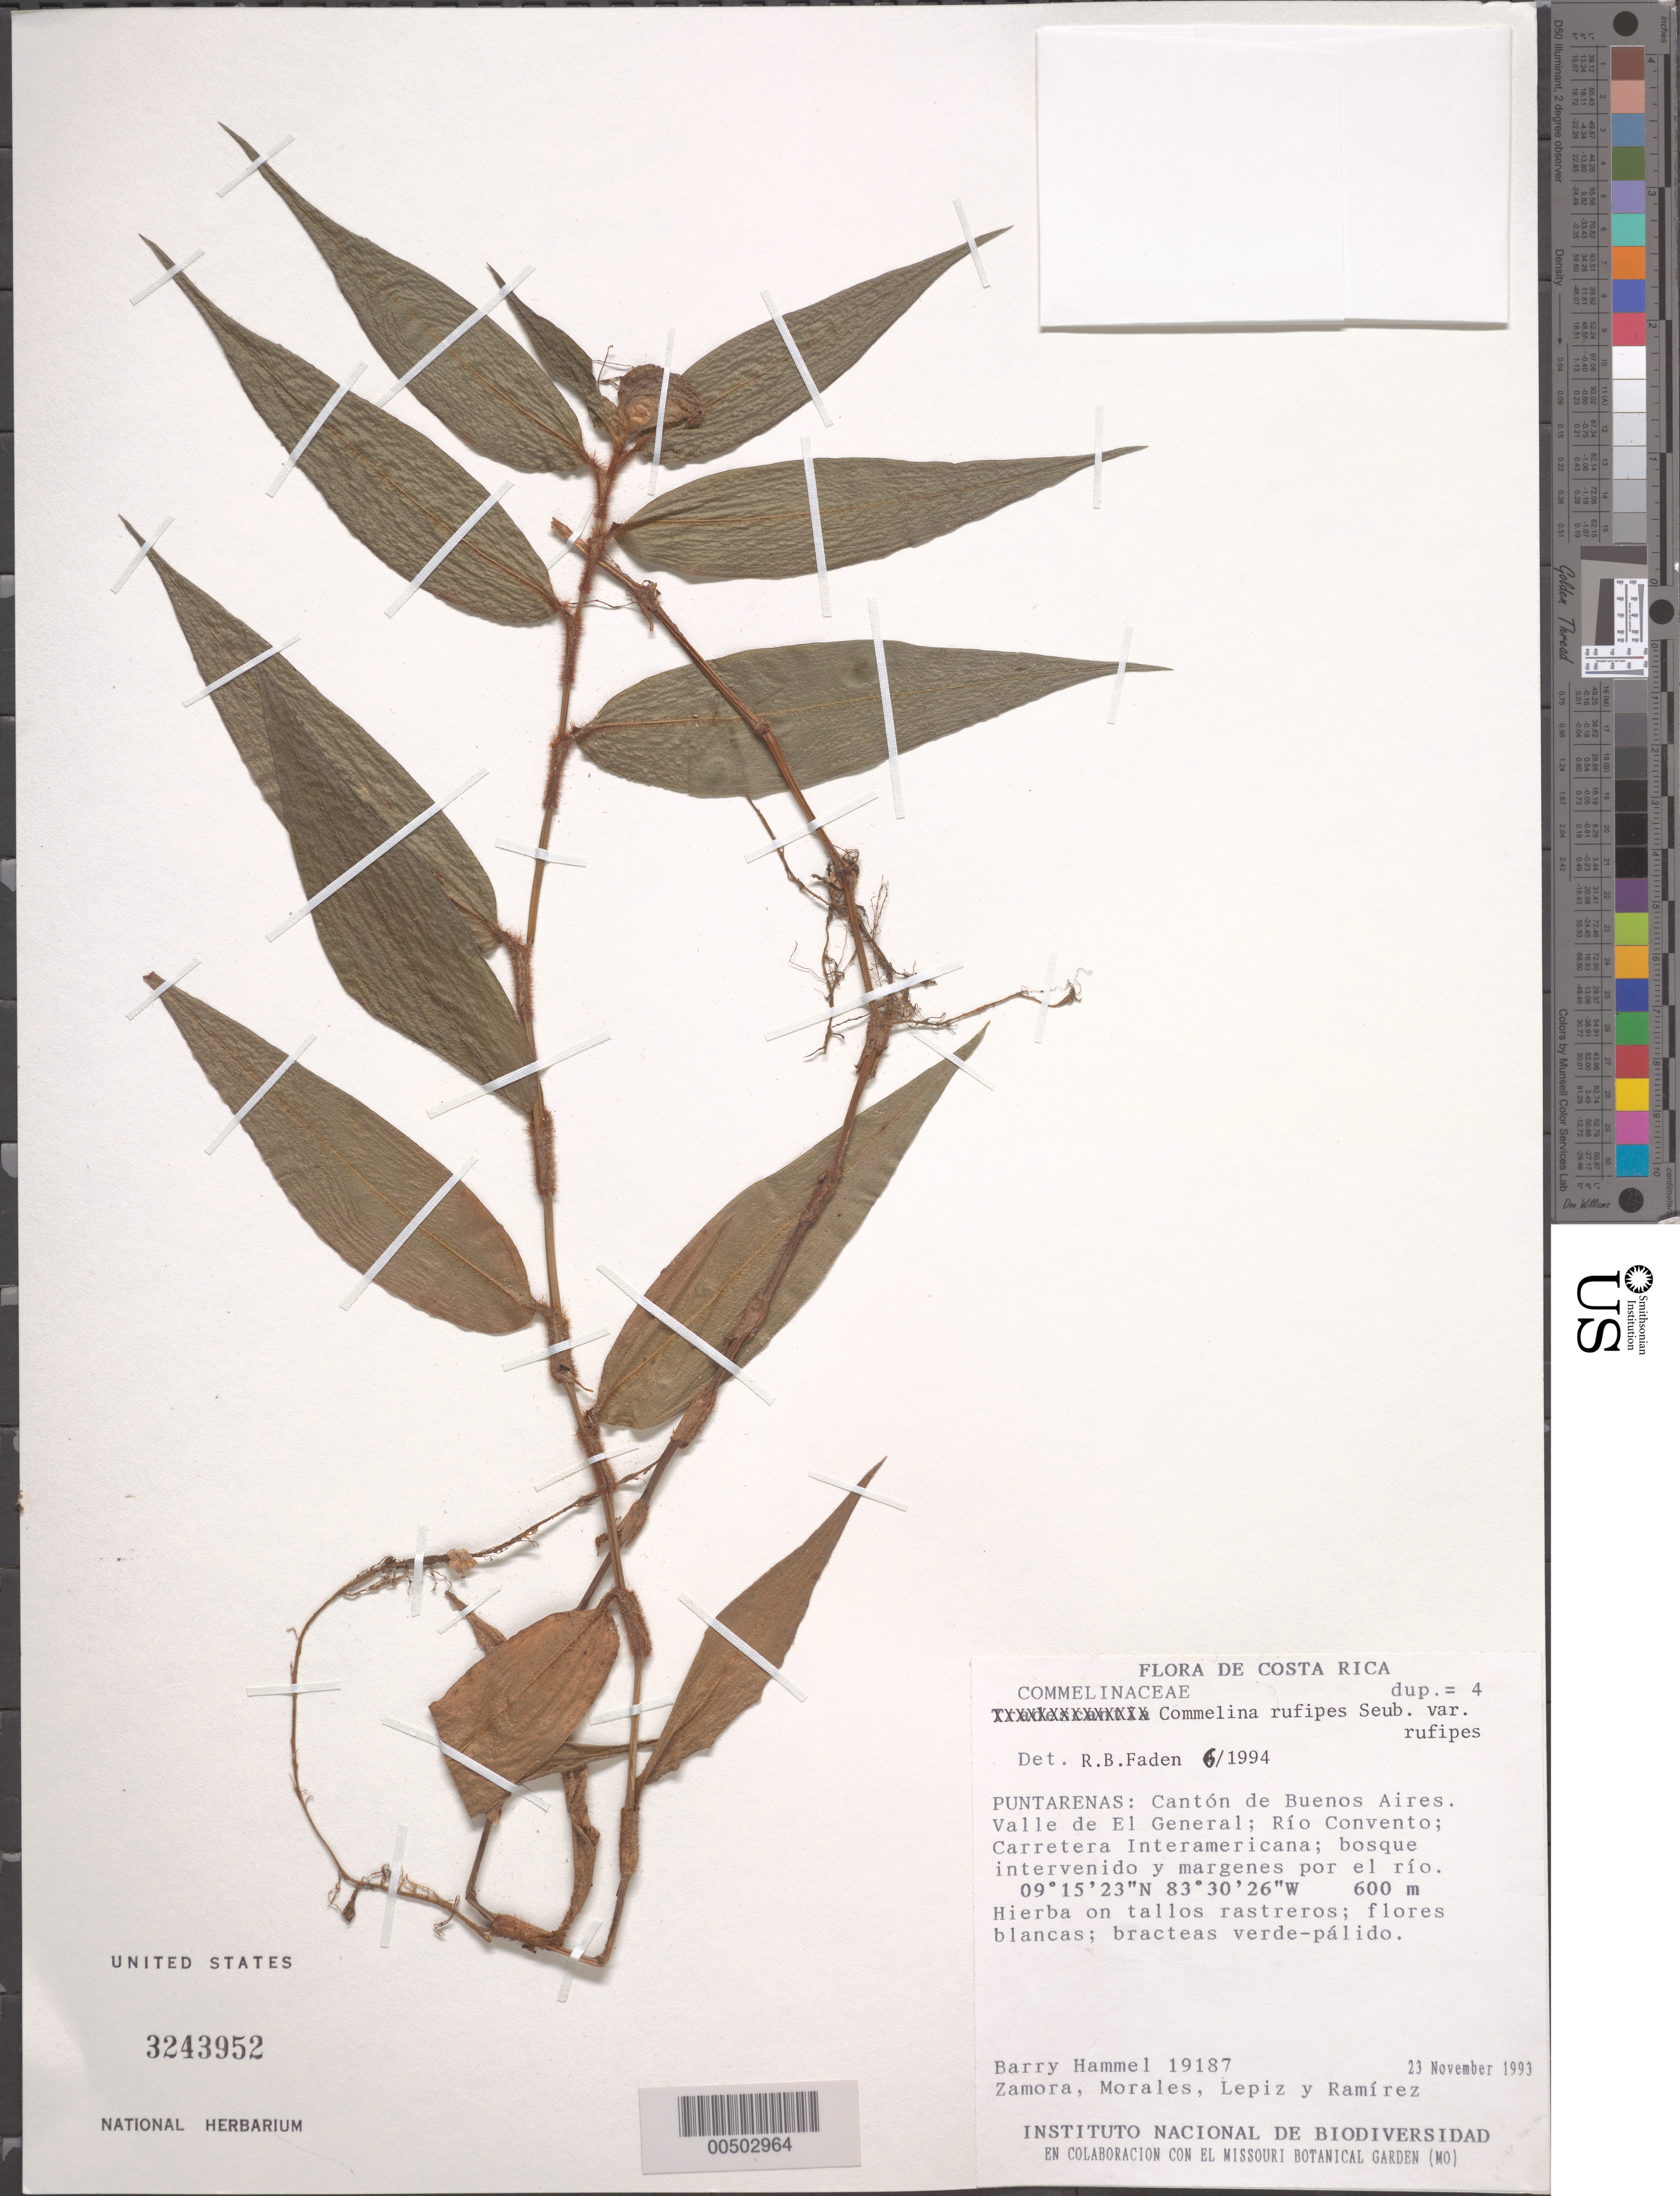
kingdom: Plantae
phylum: Tracheophyta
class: Liliopsida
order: Commelinales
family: Commelinaceae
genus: Commelina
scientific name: Commelina rufipes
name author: Seub.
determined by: Faden, Robert B., (US), Smithsonian Institution - National Museum of Natural History (UNITED STATES)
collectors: B. Hammel, N. Zamora, F. Morales, E. Lepiz & H. Ramirez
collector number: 19187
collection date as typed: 23 Nov 1993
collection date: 1993-11-23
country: Costa Rica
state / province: Puntarenas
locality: Buenos ares, el general, rio conventio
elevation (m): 600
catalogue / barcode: US 3243952